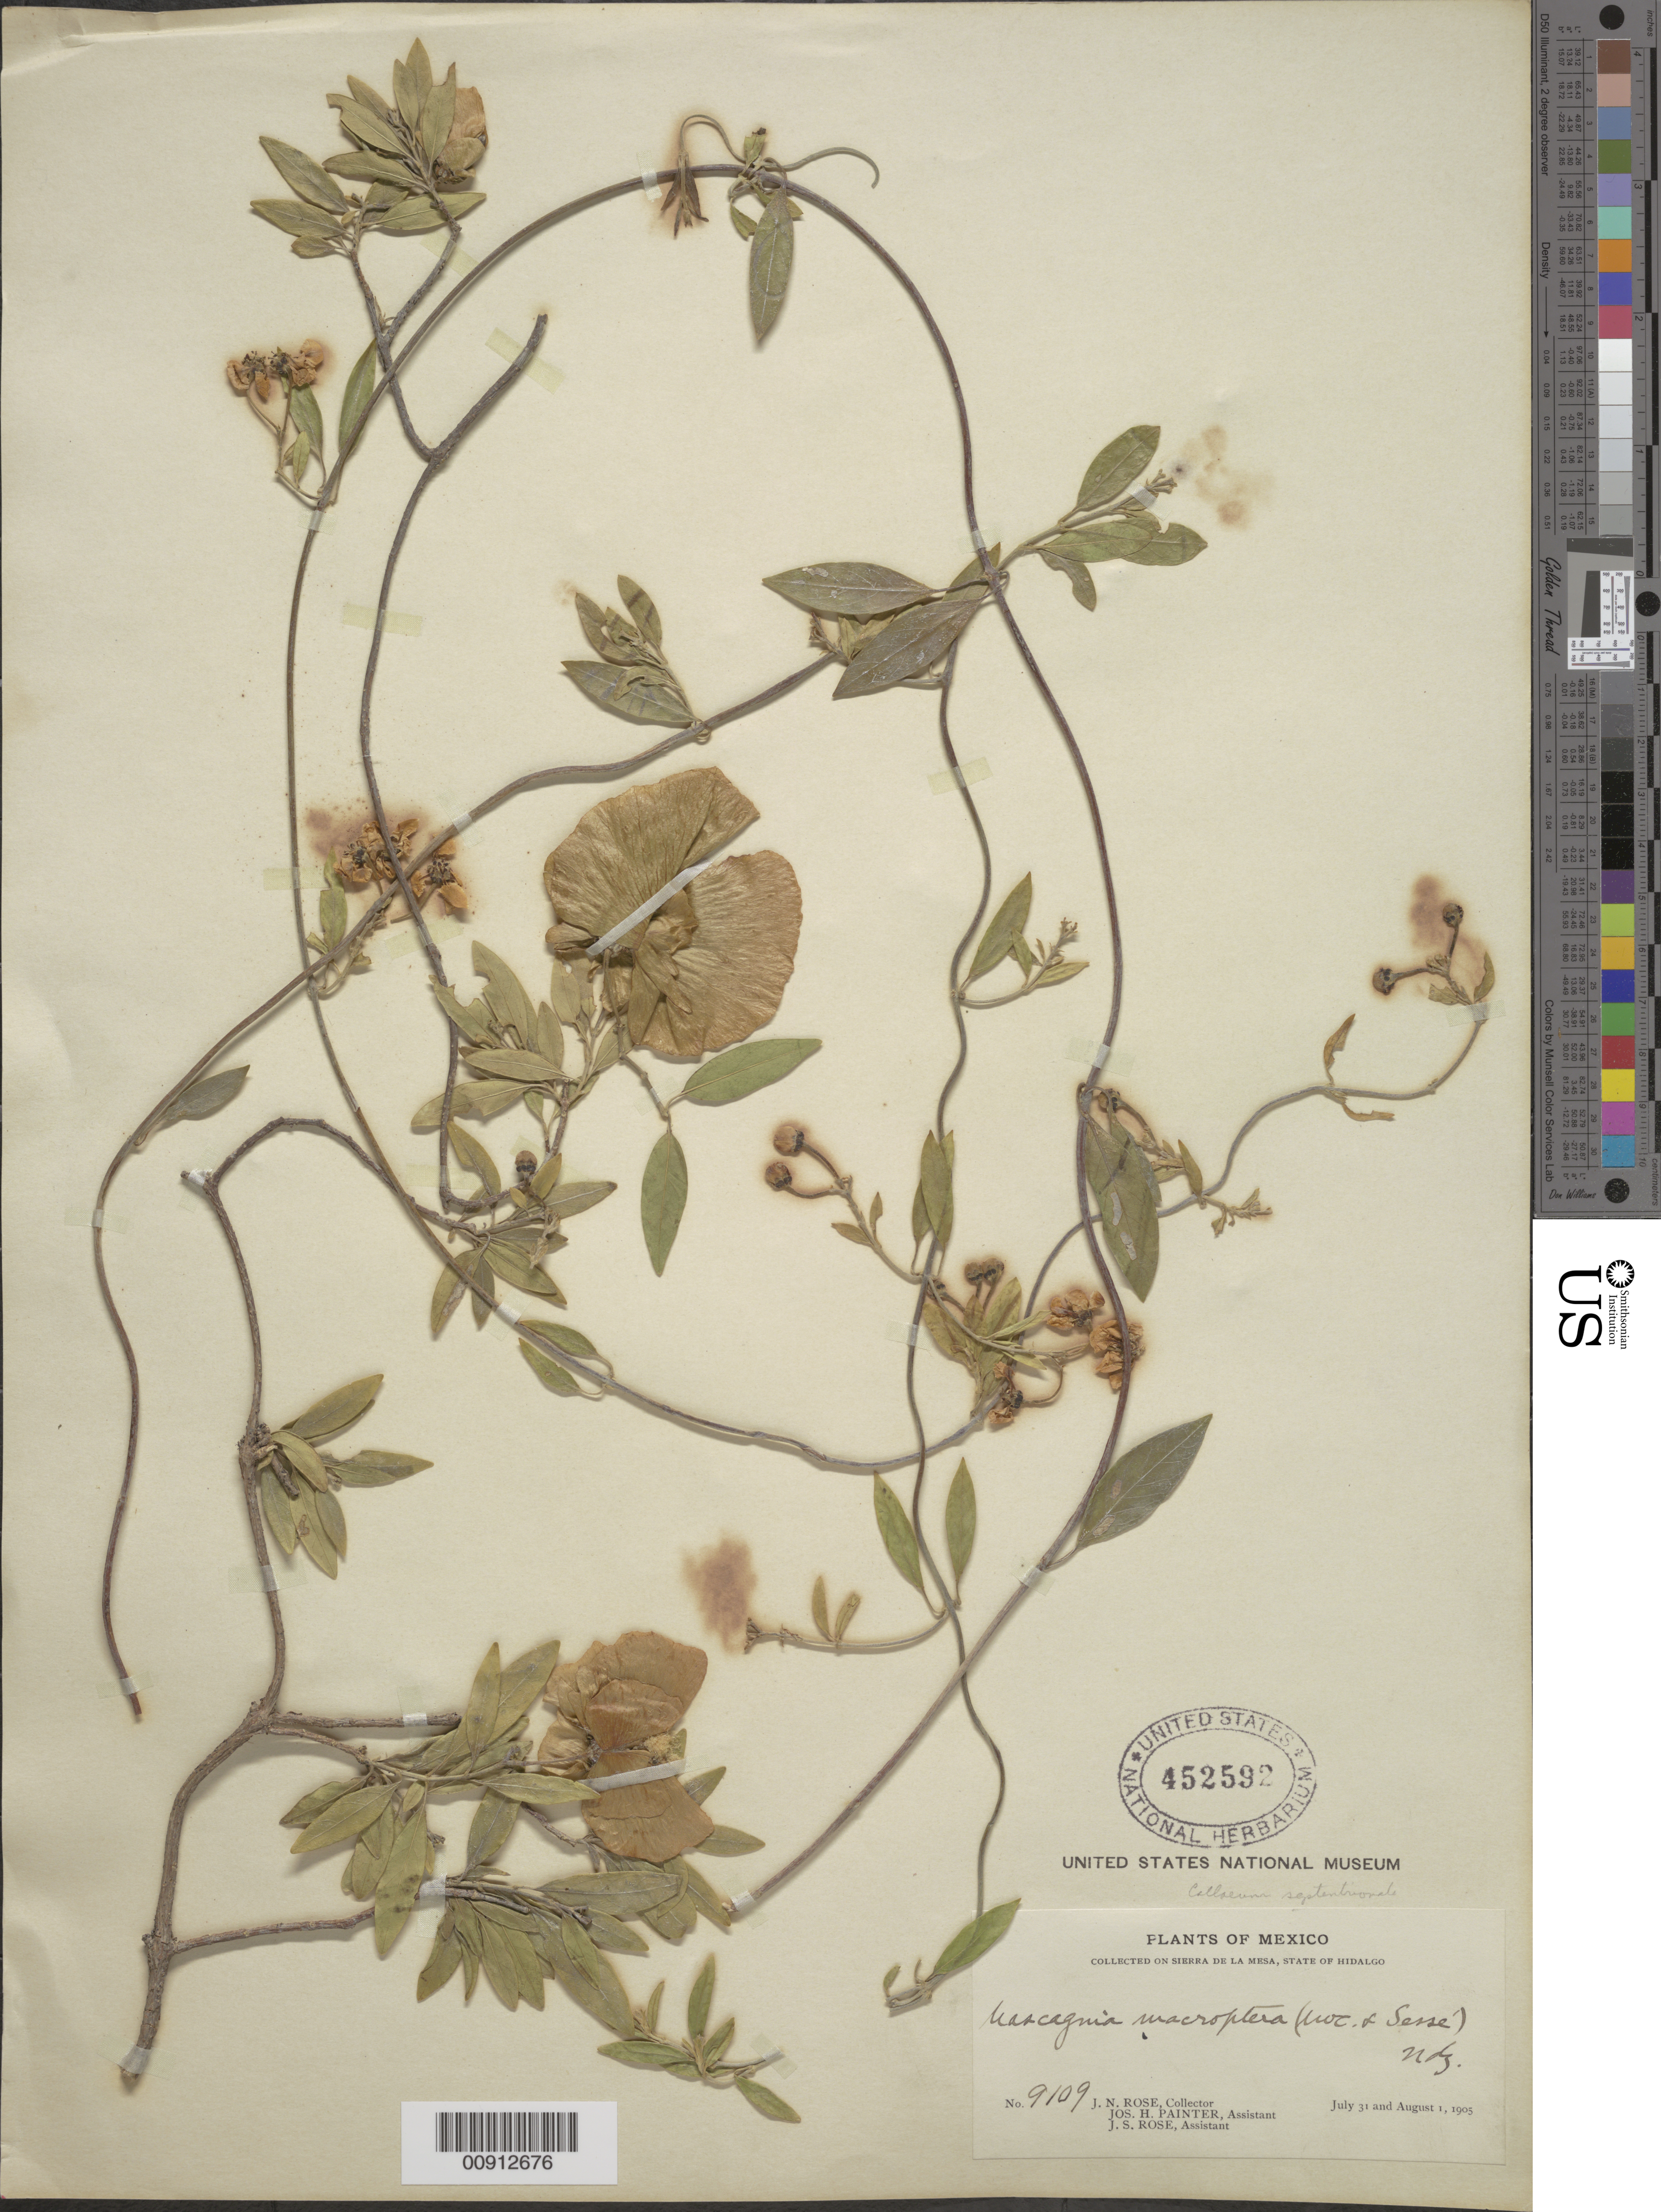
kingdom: Plantae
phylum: Tracheophyta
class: Magnoliopsida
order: Malpighiales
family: Malpighiaceae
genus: Callaeum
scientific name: Callaeum septentrionale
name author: (A. Juss.) D.M. Johnson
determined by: Strong, Mark T., (BOT), Smithsonian Institution - National Museum of Natural History (UNITED STATES)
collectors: J. N. Rose, J. H. Painter & J. S. Rose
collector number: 9109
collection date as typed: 31 Jul 1905 to 01 Aug 1905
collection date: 1905-07-31/1905-08-01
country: Mexico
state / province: Hidalgo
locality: Sierra de la Mesa, State of Hidalgo.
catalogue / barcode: US 452592